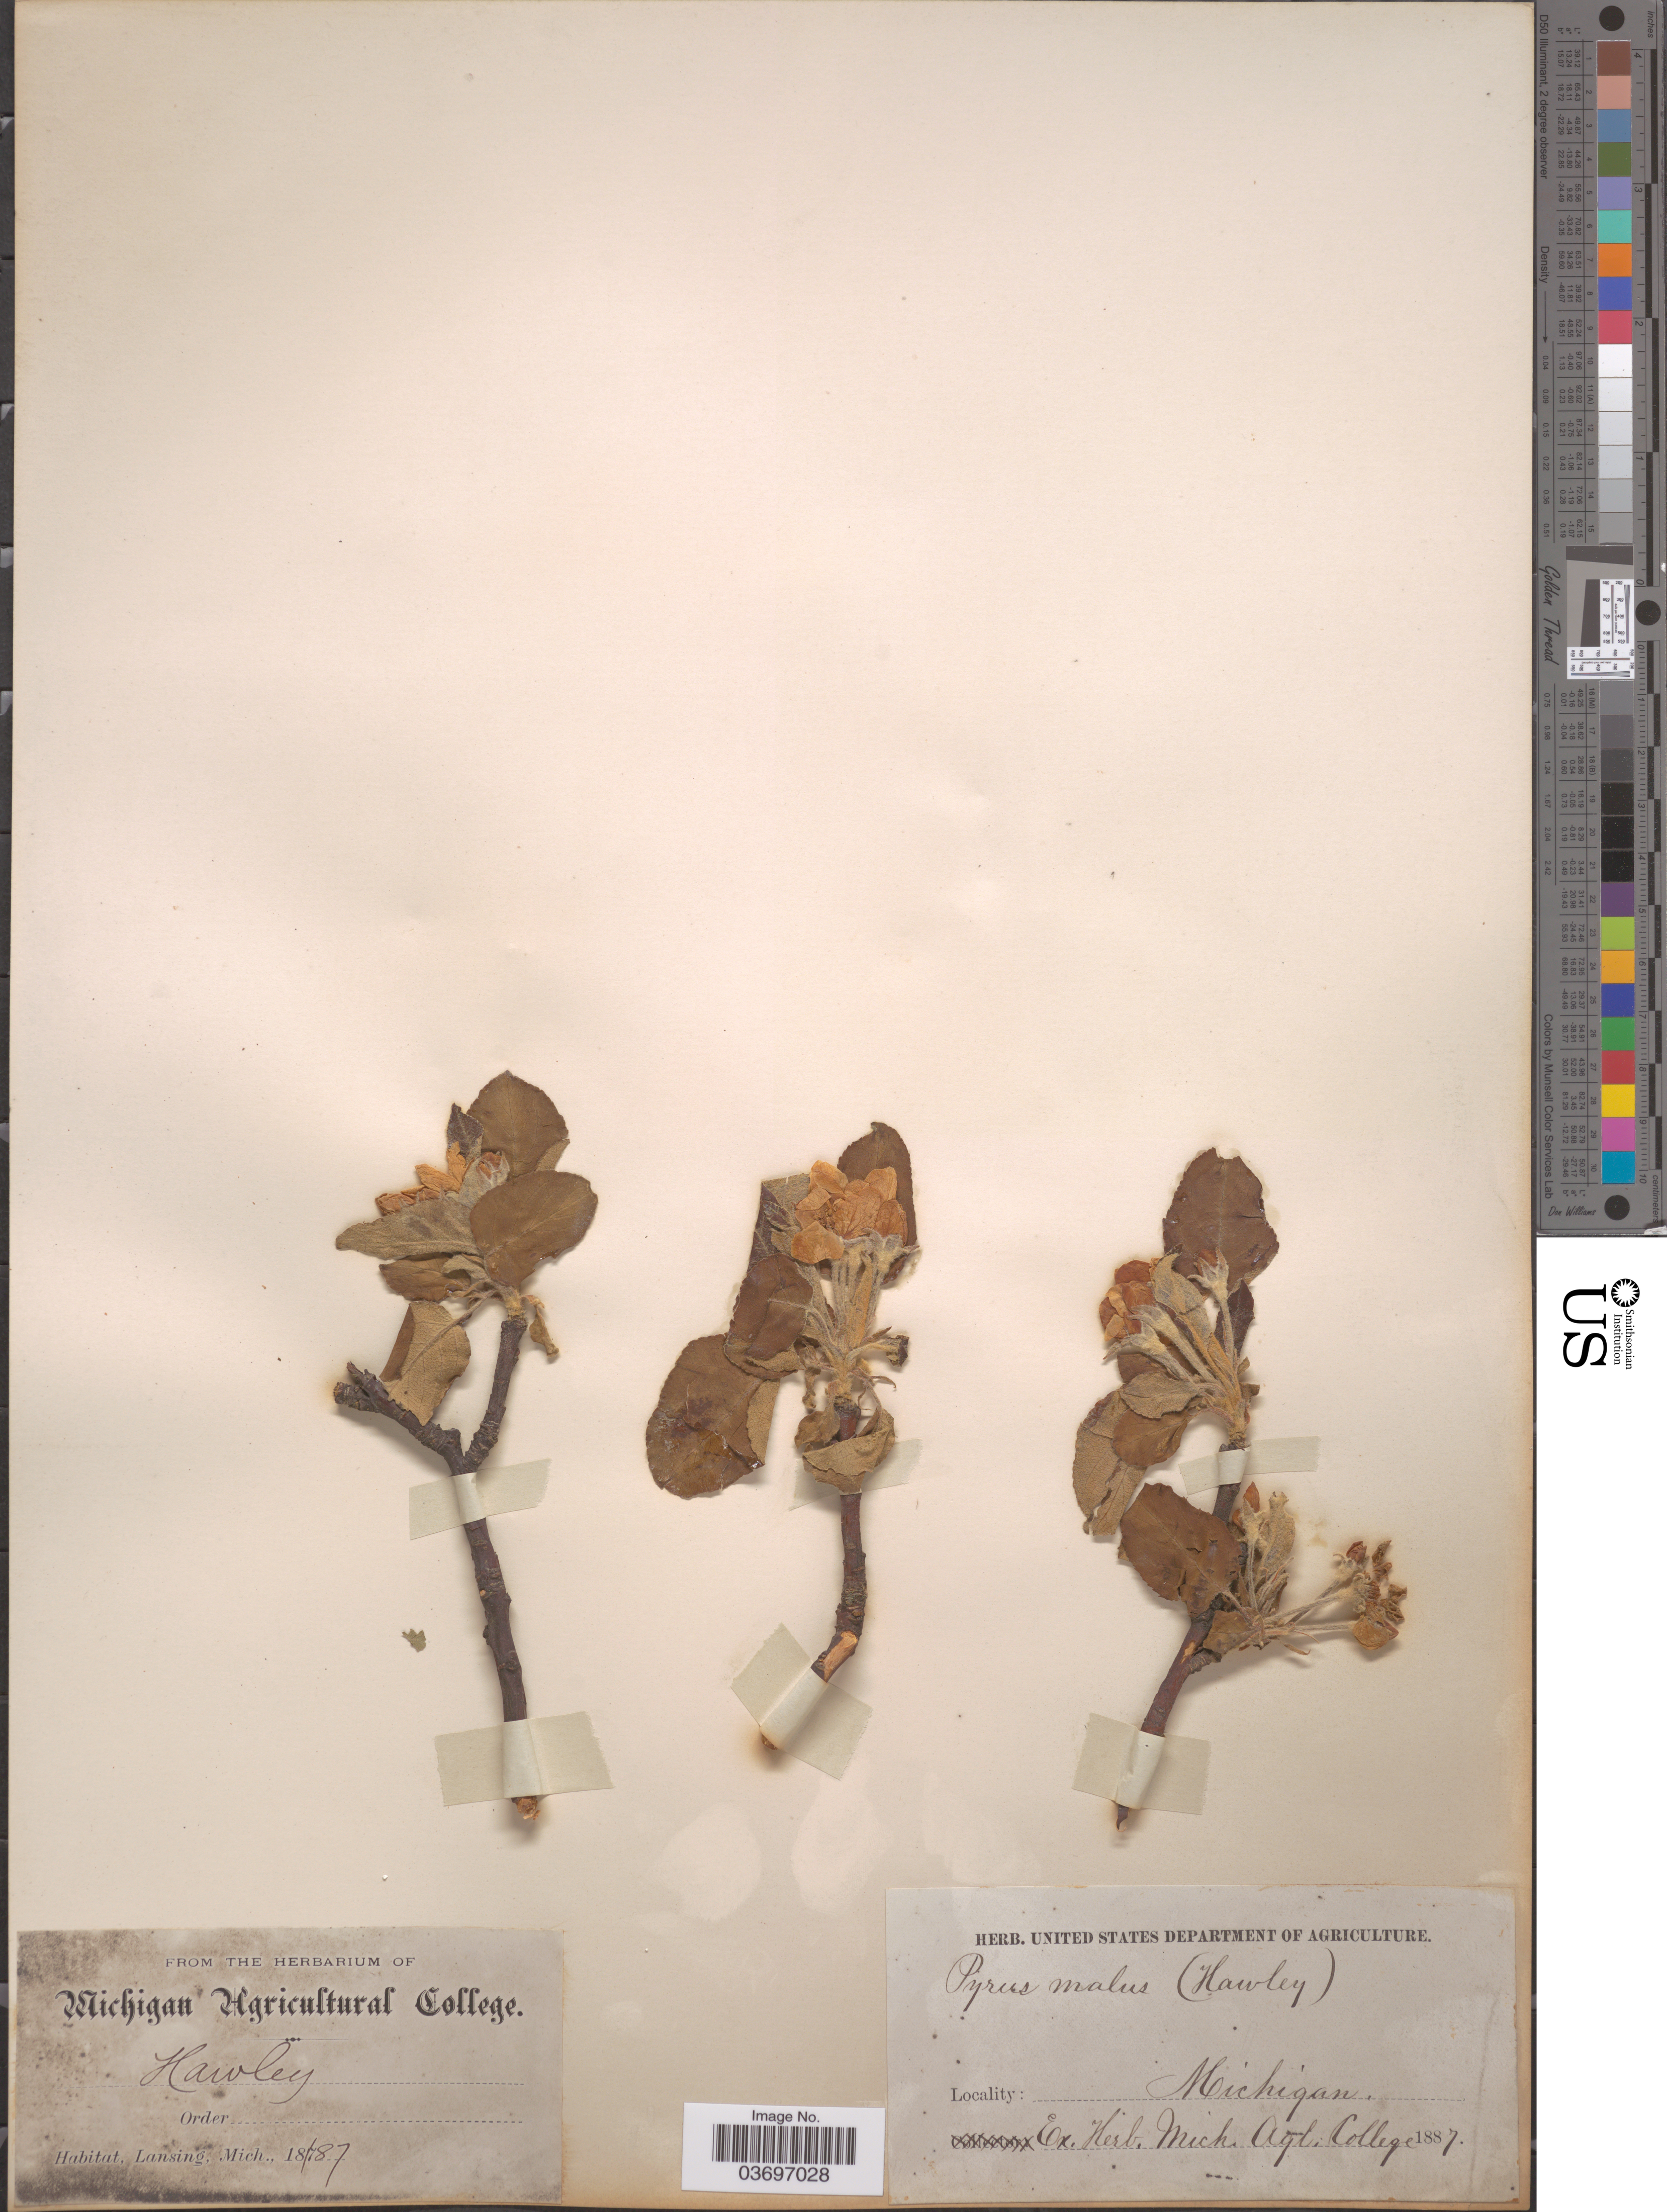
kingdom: Plantae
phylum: Tracheophyta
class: Magnoliopsida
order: Rosales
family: Rosaceae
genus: Malus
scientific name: Malus pumila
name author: Mill.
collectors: Ex herb. Michigan Agricultural College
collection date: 1887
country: United States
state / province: Michigan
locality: Lansing.